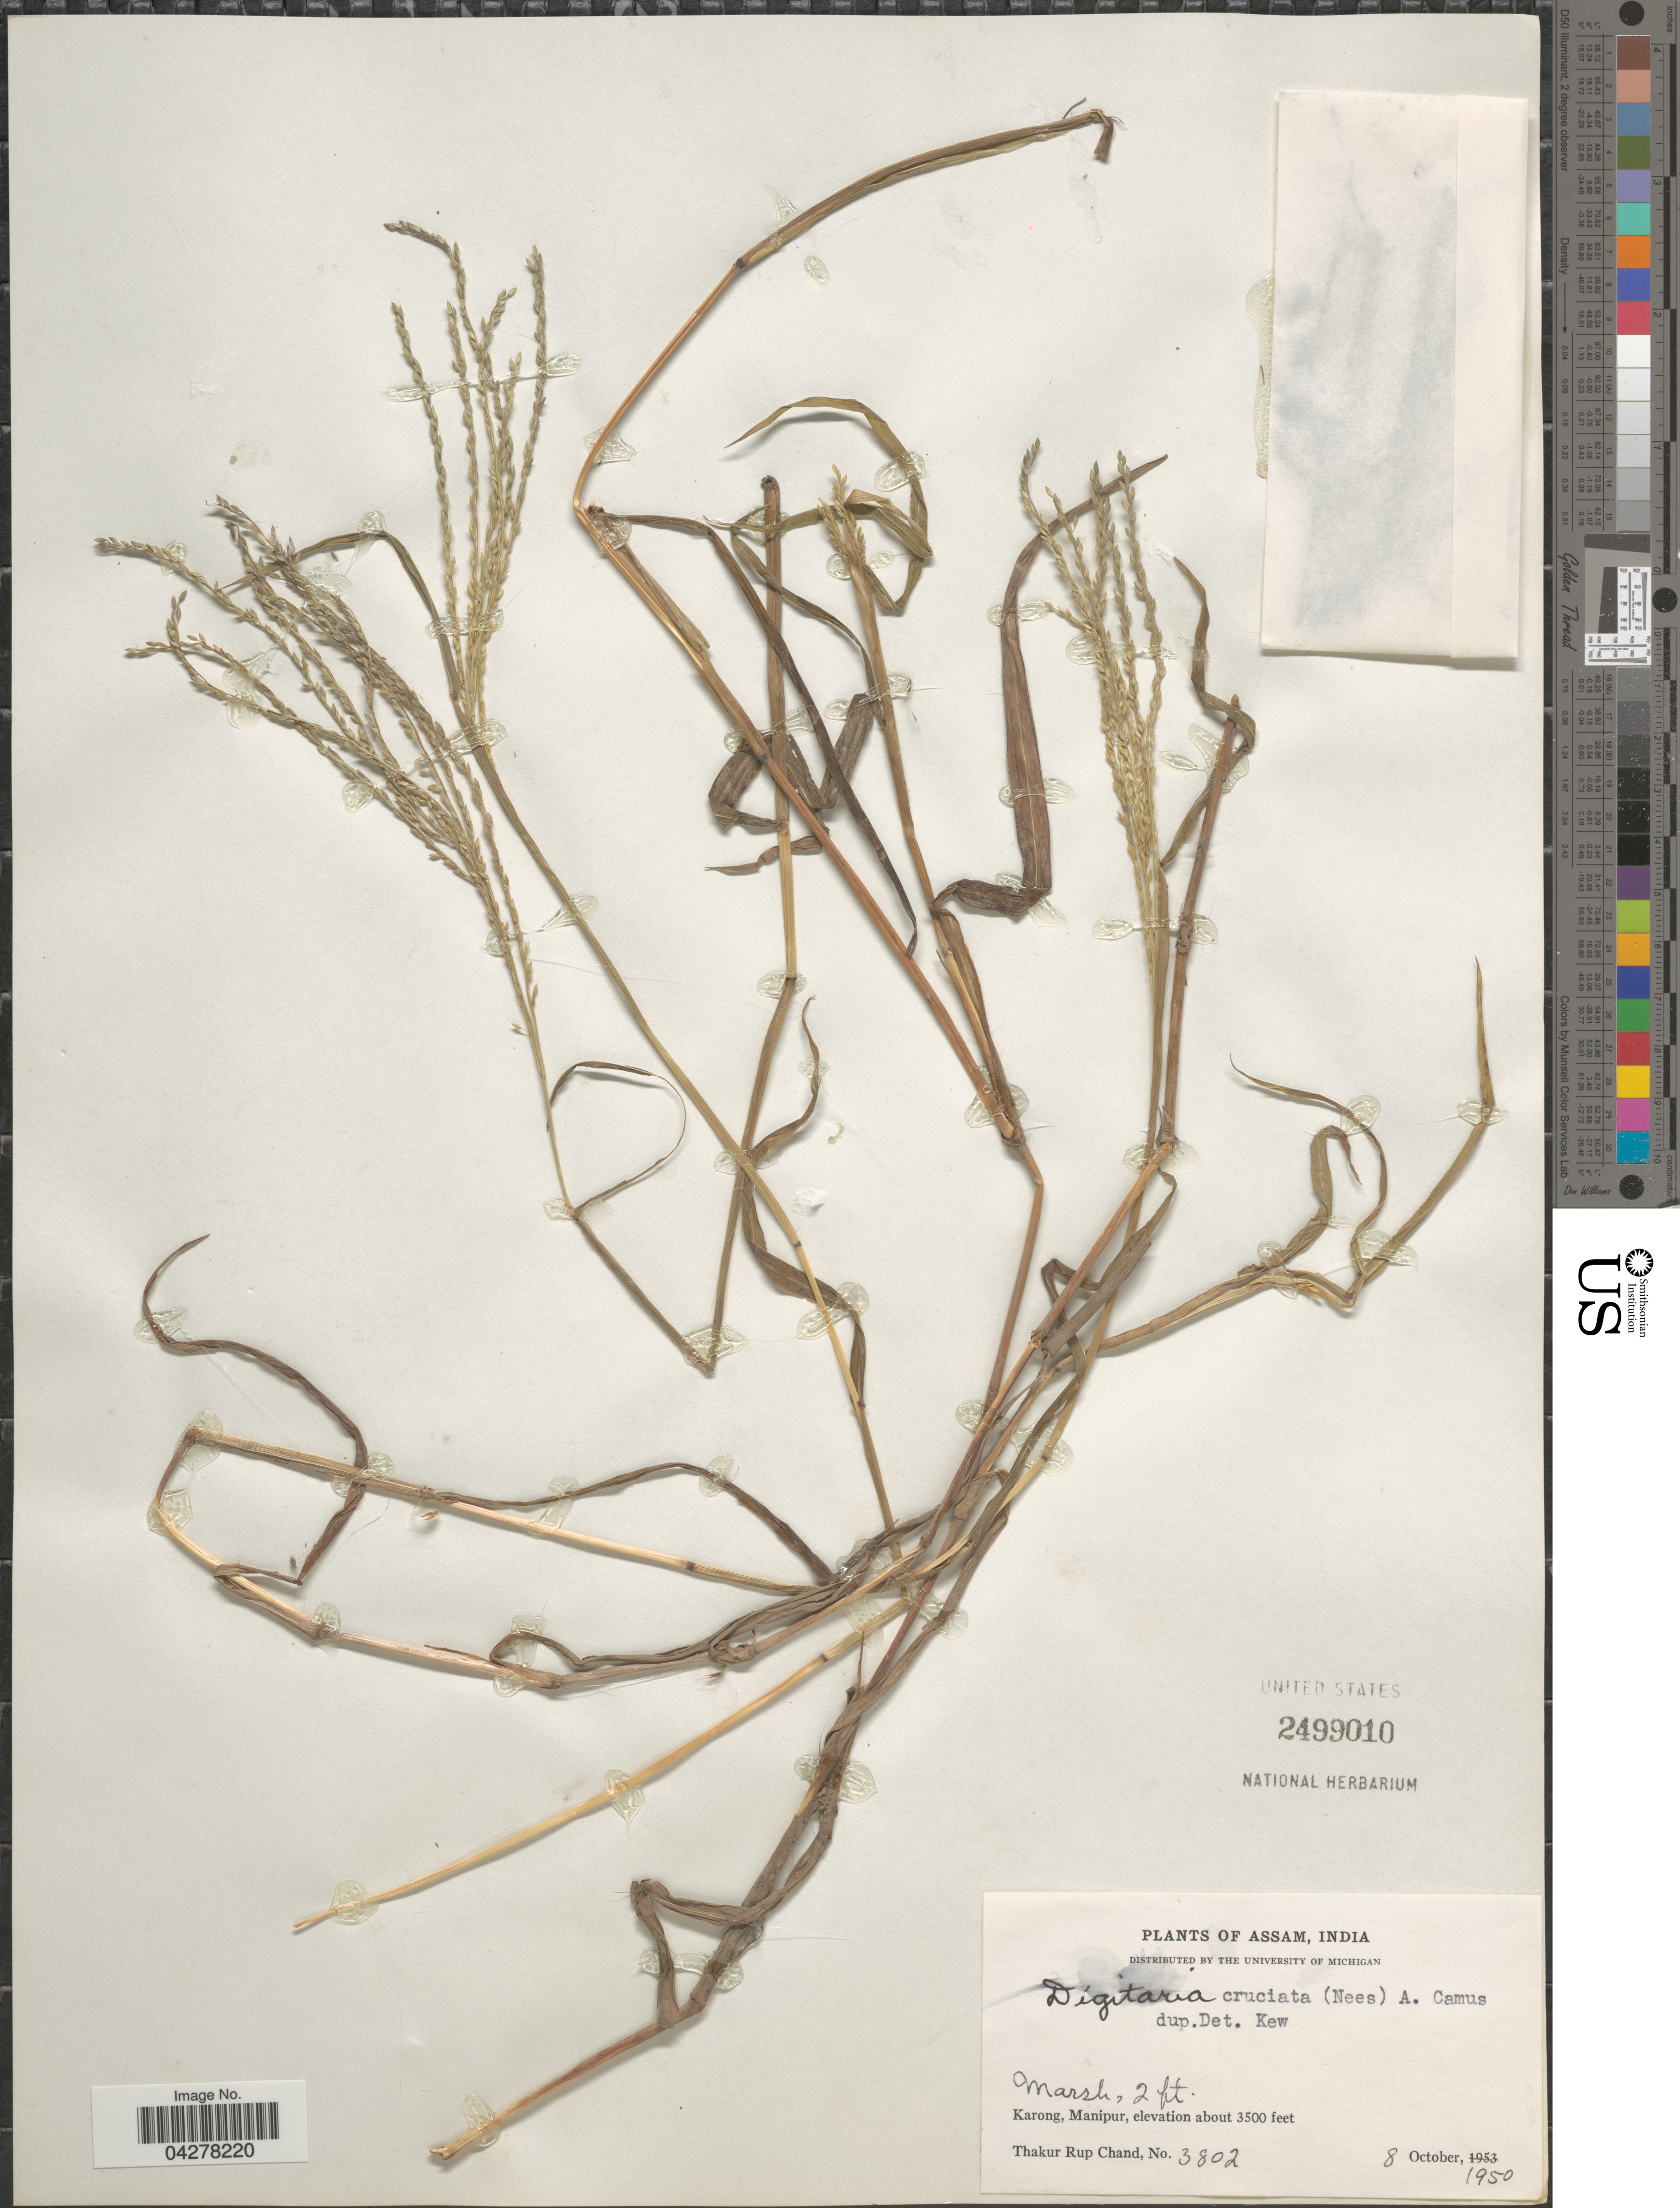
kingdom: Plantae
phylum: Tracheophyta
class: Liliopsida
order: Poales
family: Poaceae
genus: Digitaria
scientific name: Digitaria cruciata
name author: (Nees ex Steud.) A. Camus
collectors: T. R. Chand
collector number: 3802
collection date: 1950-10-08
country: India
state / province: Manipur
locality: Marsh. Karong, Manipur.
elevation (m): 1067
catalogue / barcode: US 2499010